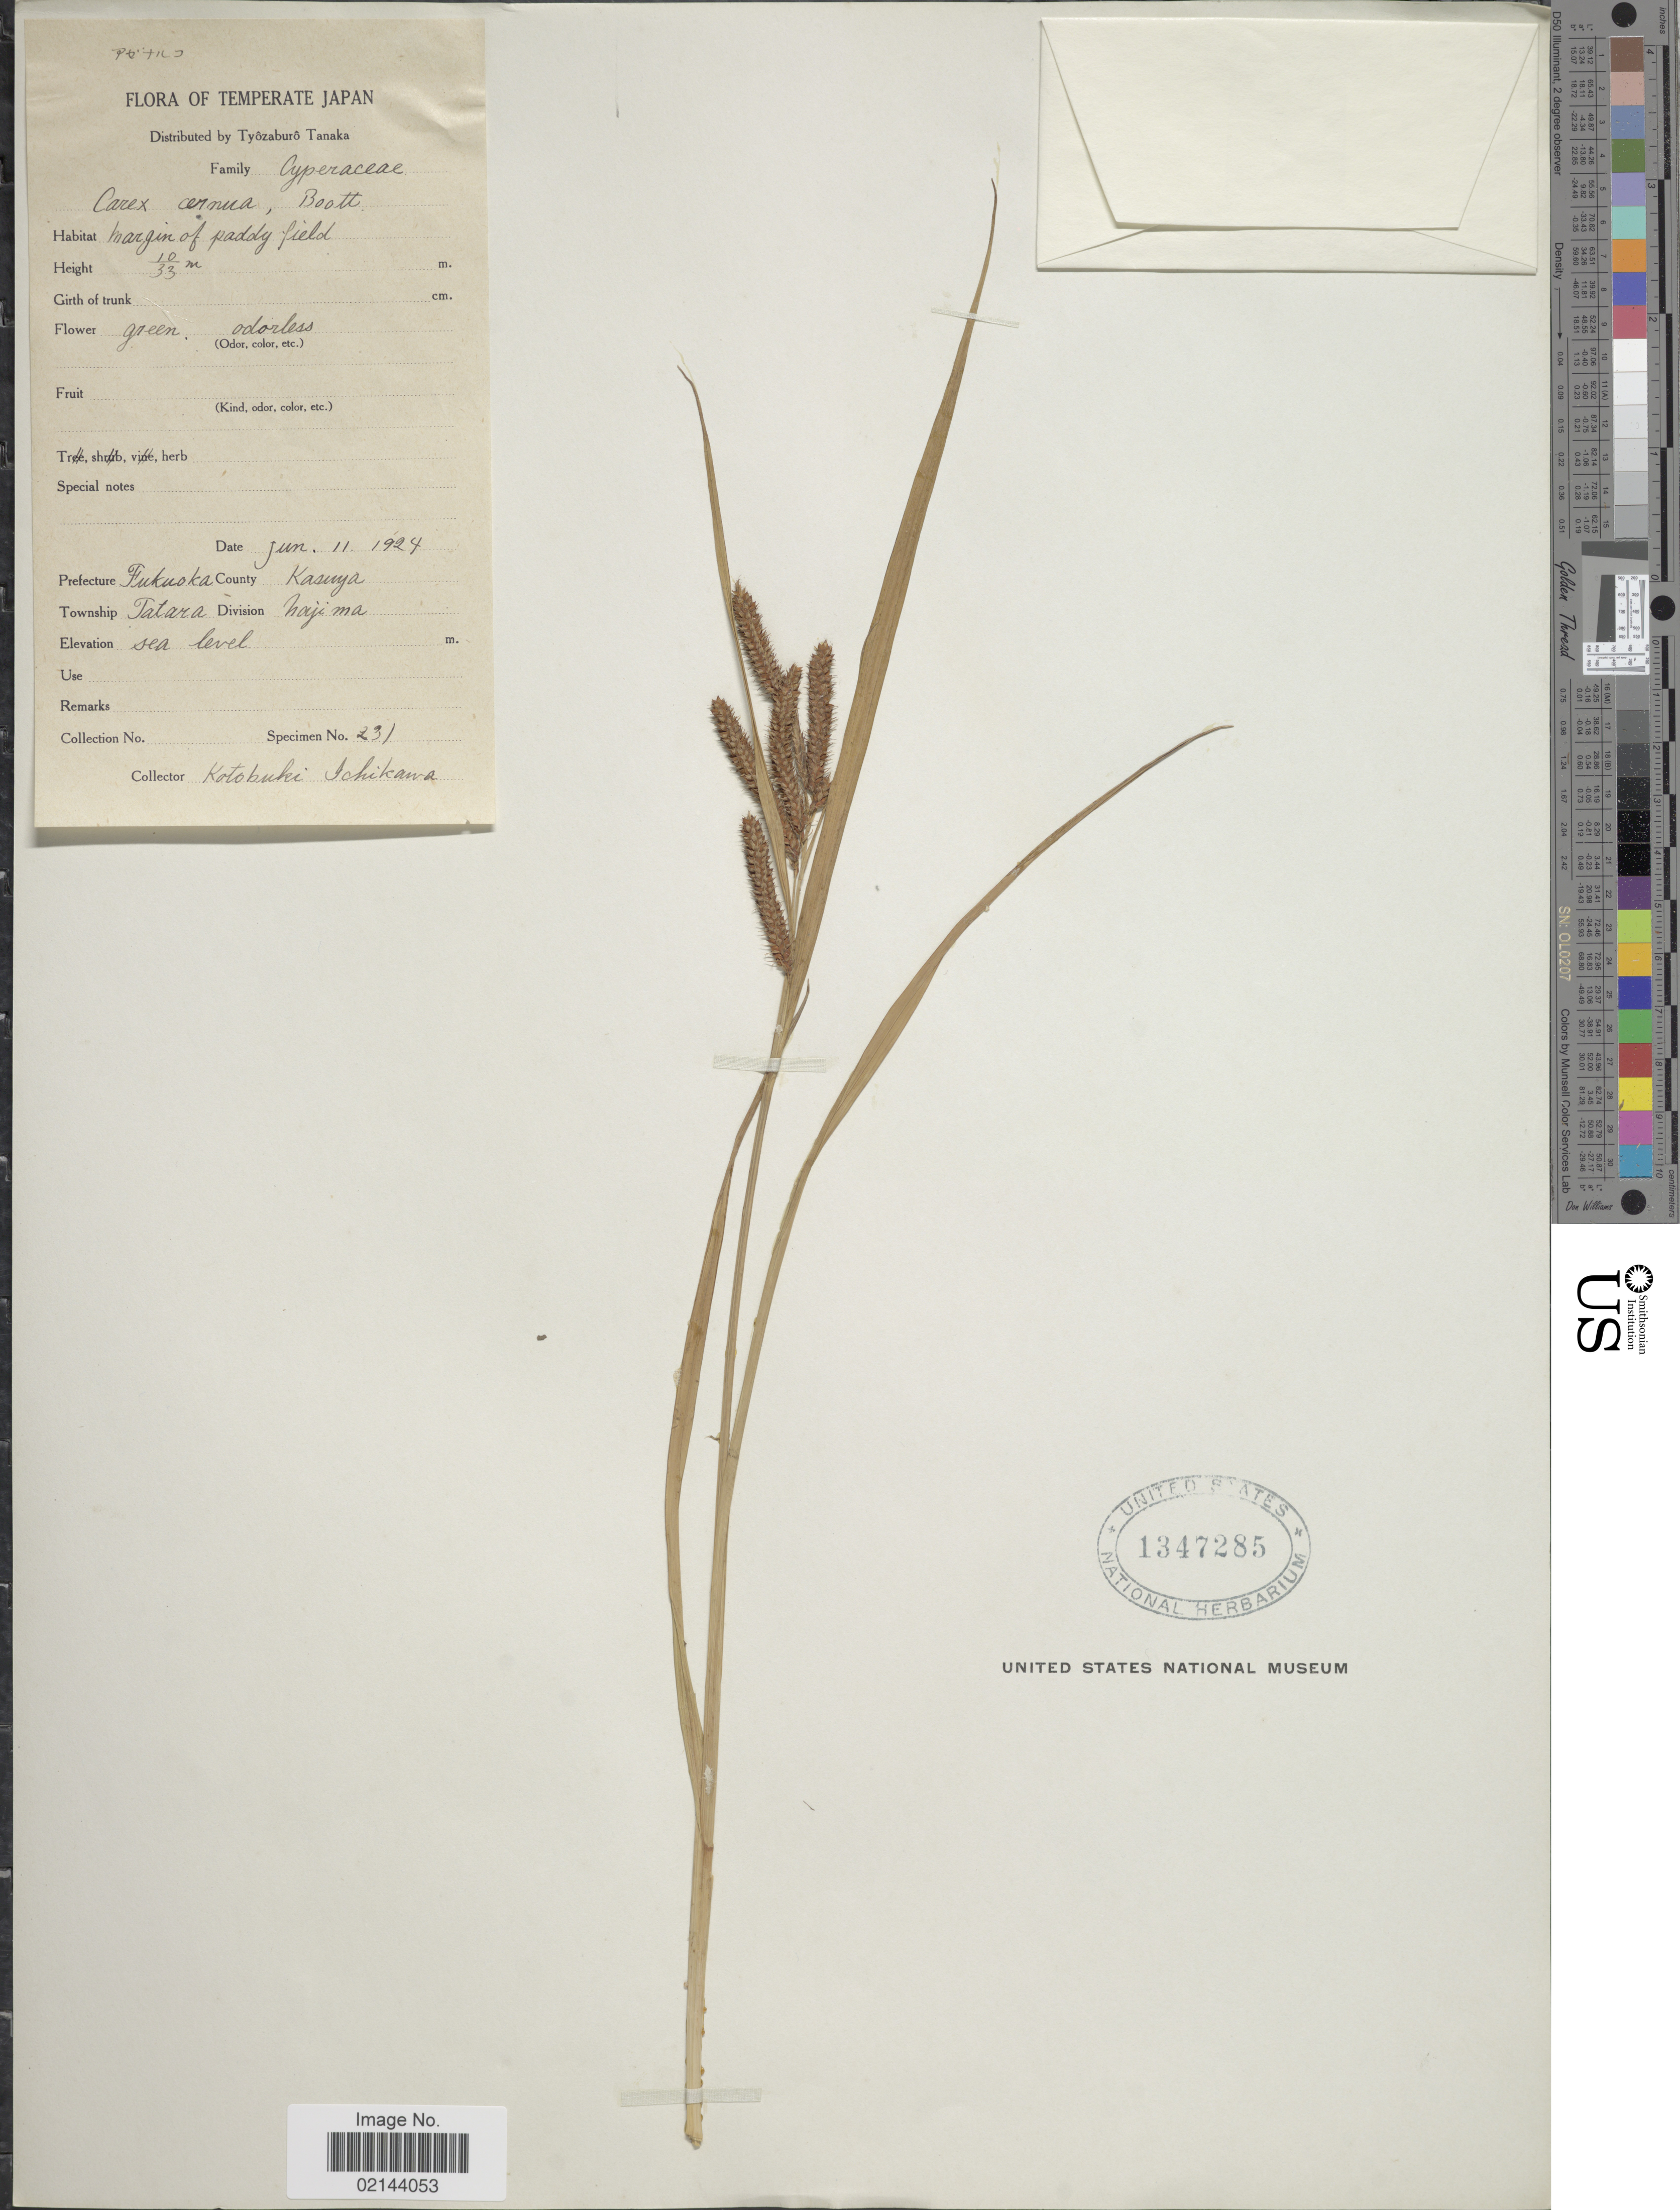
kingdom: Plantae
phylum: Tracheophyta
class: Liliopsida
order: Poales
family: Cyperaceae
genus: Carex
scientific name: Carex dimorpholepis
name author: Steud.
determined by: Strong, Mark T., (BOT), Smithsonian Institution - National Museum of Natural History (UNITED STATES)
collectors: K. Schikawa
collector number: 231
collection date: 1924-10-11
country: Japan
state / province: Hukuoka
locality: Prefecture Fukuoka, County Kasuya, Tatara, Najima.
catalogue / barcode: US 1347285